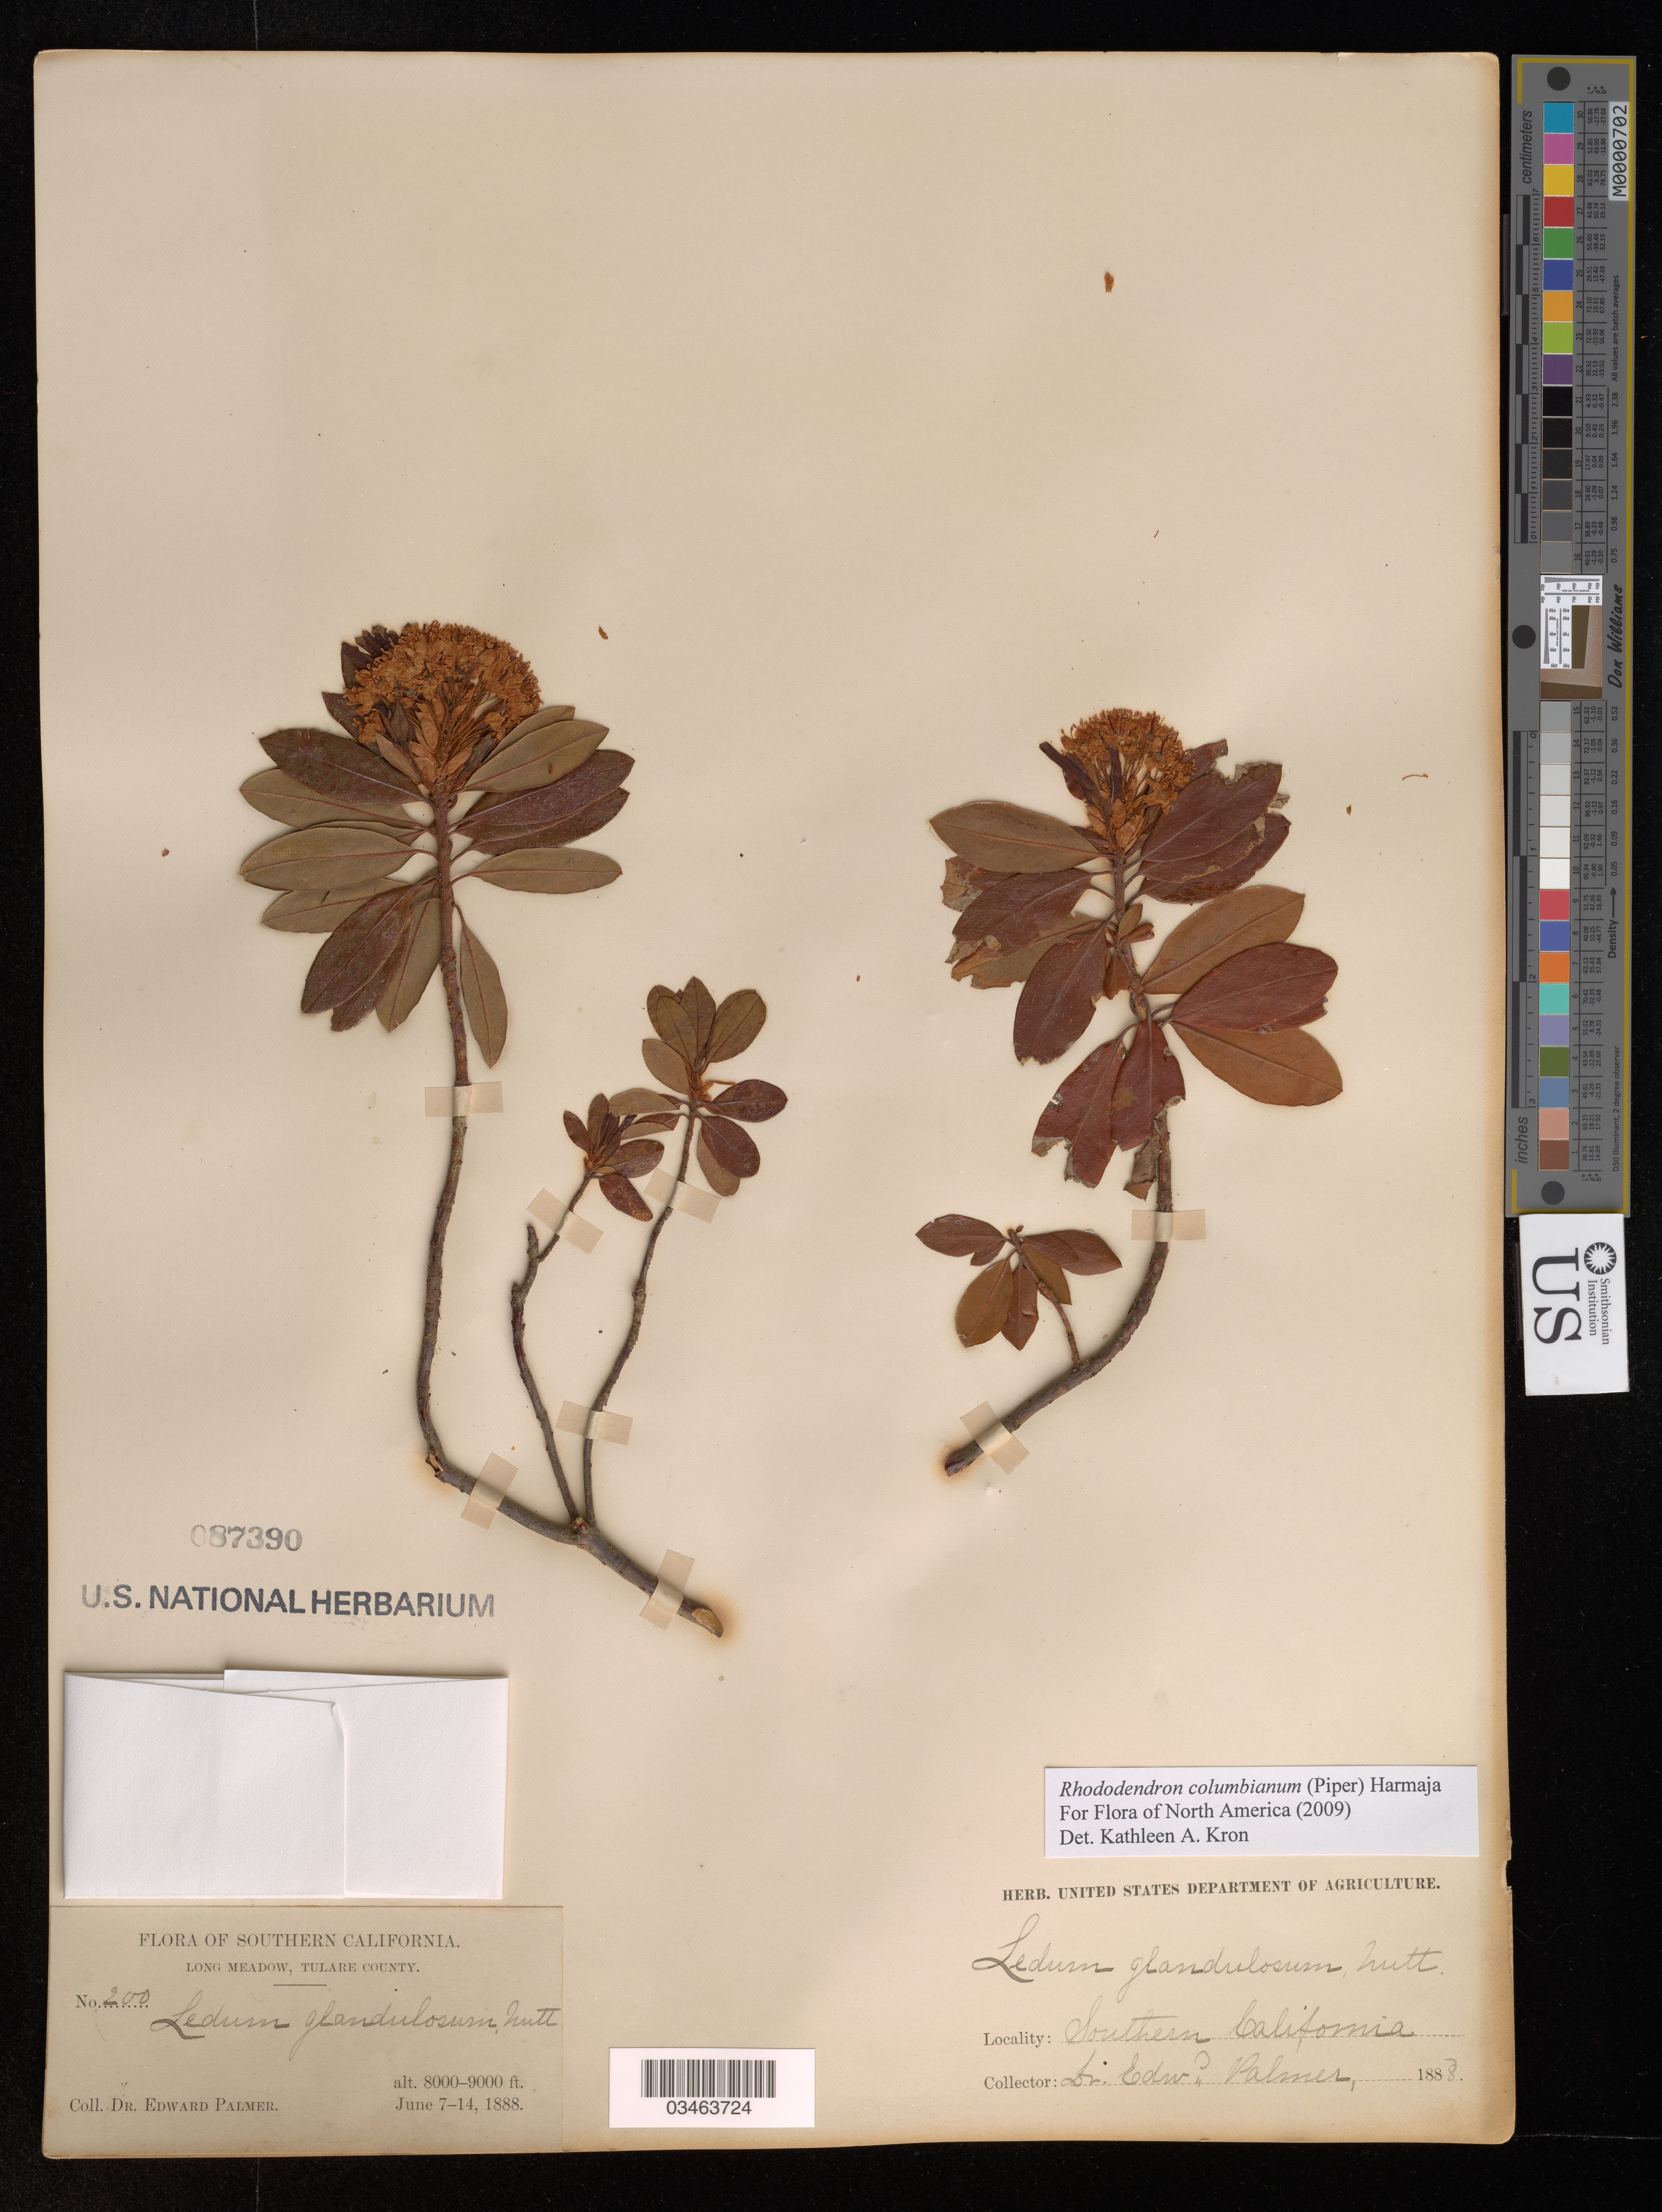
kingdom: Plantae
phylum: Tracheophyta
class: Magnoliopsida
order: Ericales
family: Ericaceae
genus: Rhododendron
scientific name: Rhododendron columbianum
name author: (Piper) Harmaja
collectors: E. Palmer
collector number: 200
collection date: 1888-06-07/1888-06-14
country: United States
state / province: California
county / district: Tulare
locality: Southern California. Long Meadow, Tulare County.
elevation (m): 2438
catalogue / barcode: US 87390